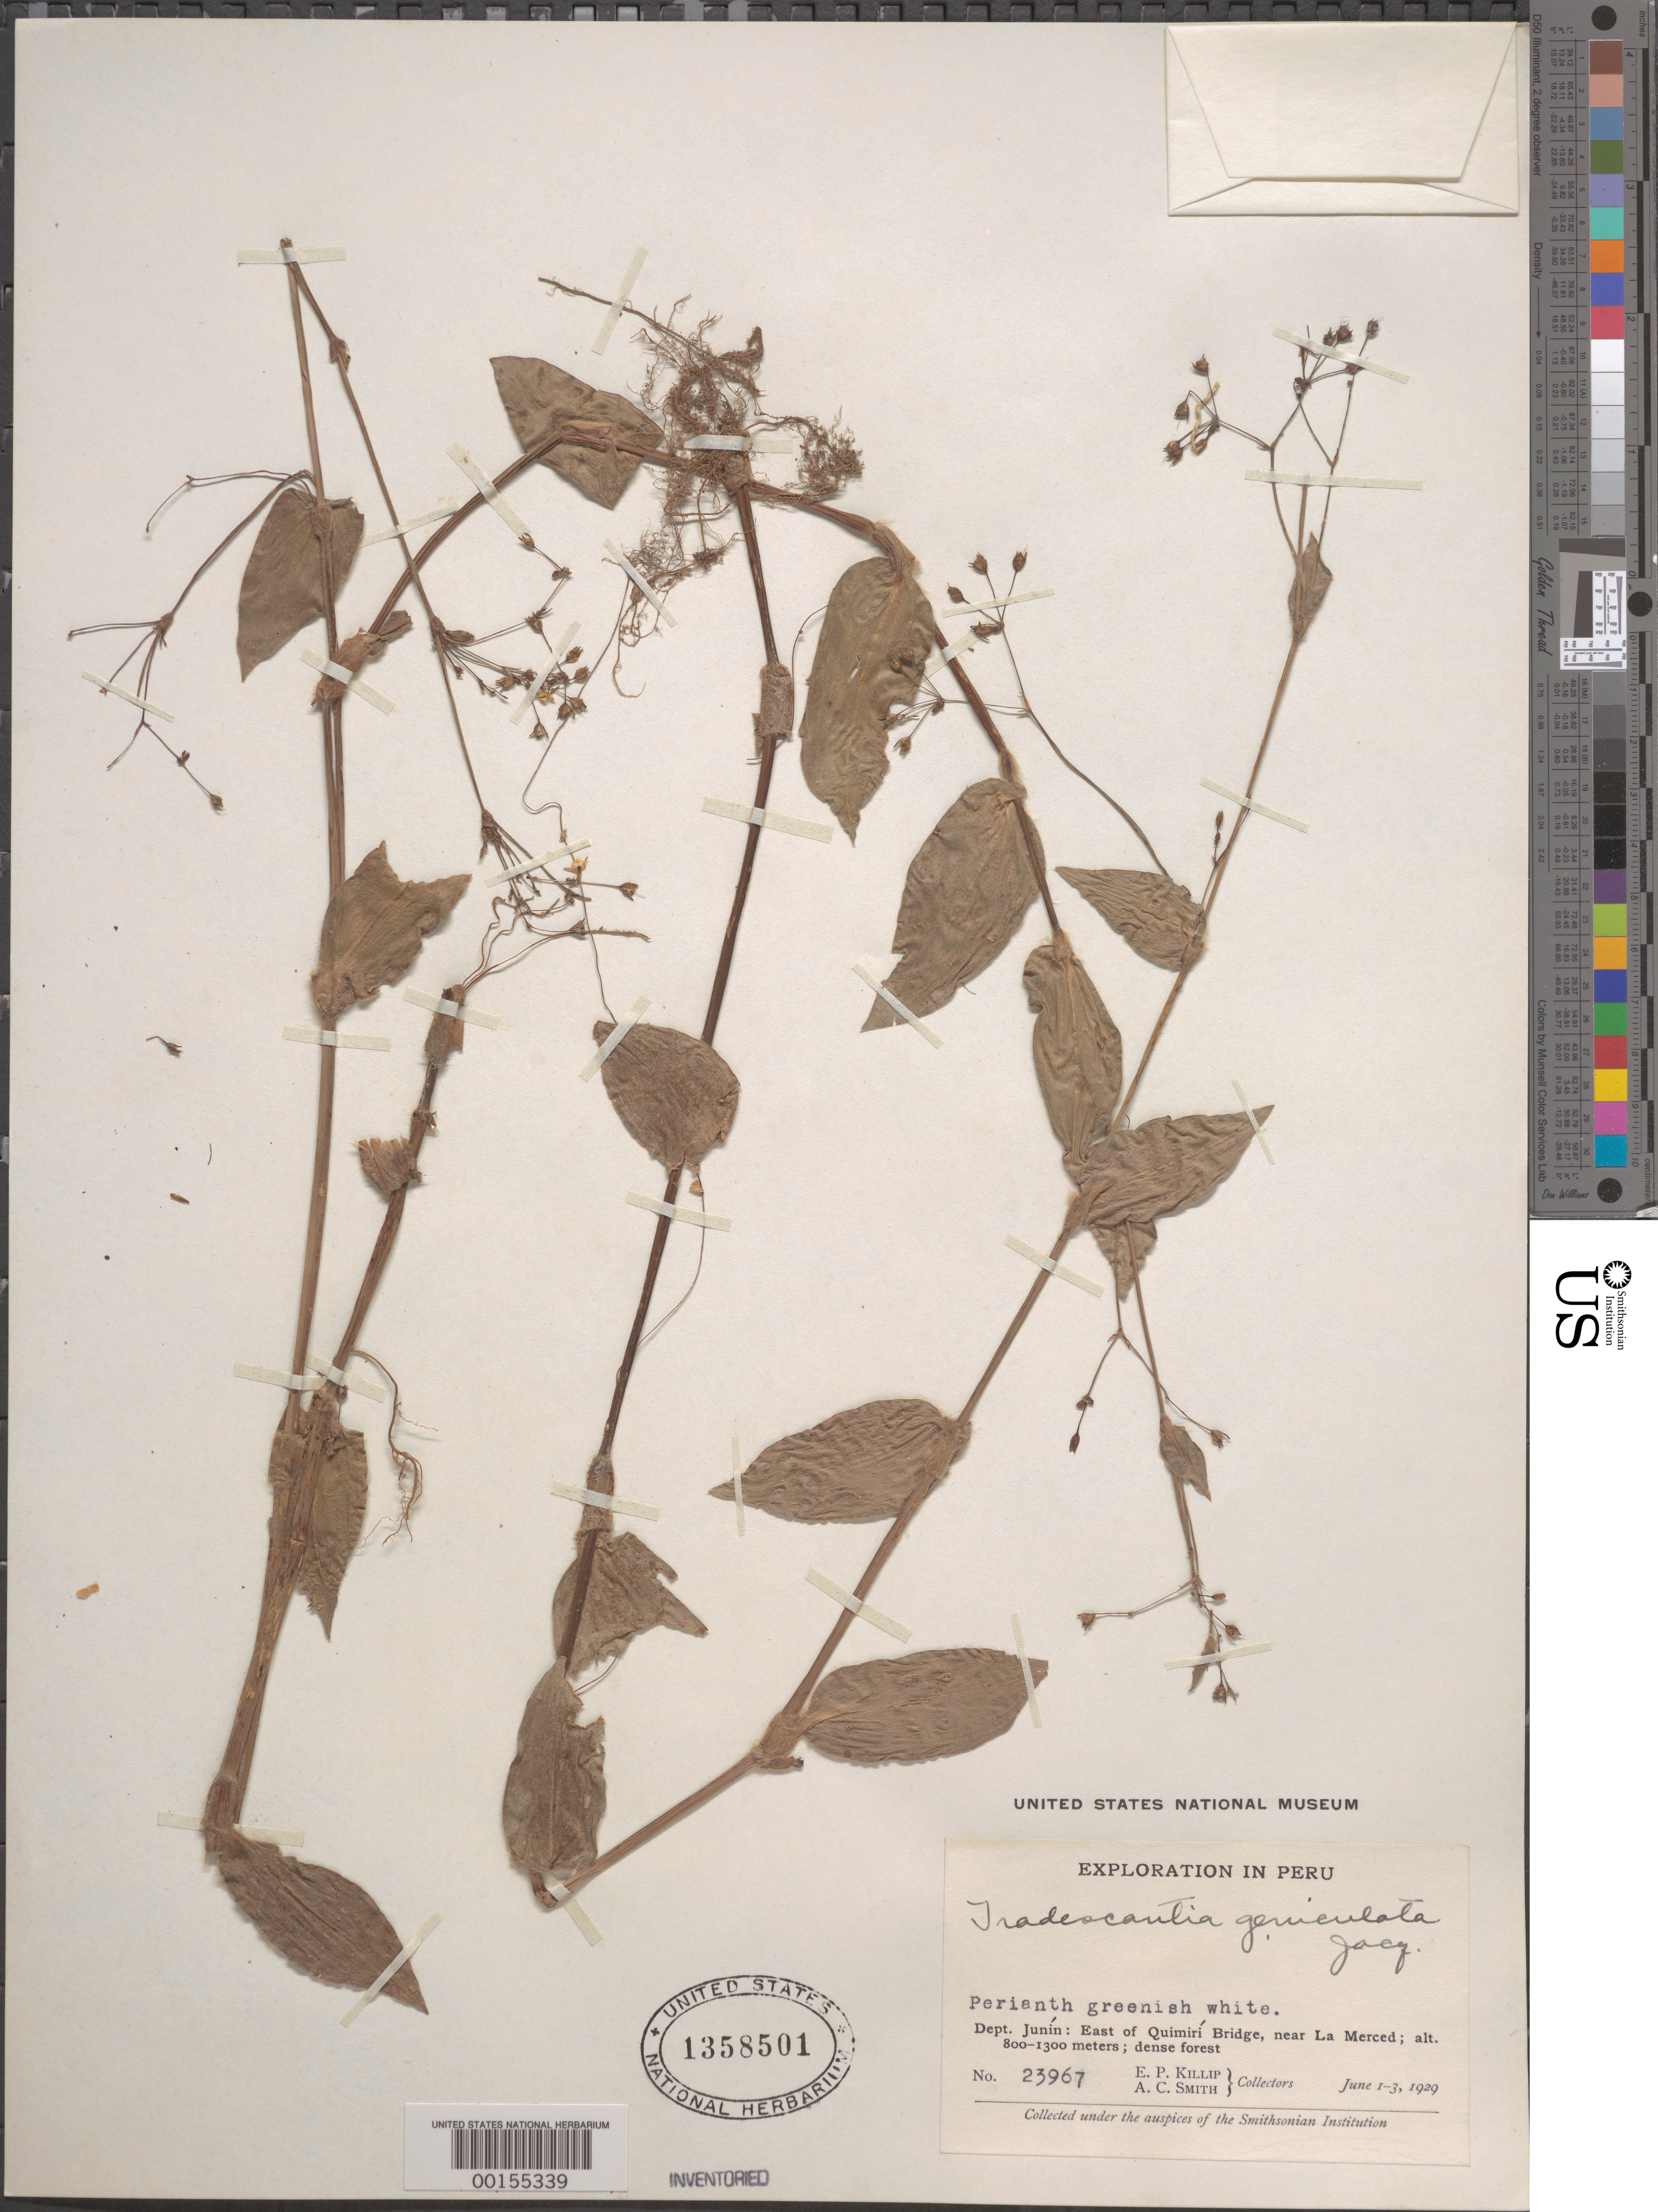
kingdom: Plantae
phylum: Tracheophyta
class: Liliopsida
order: Commelinales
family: Commelinaceae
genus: Gibasis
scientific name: Gibasis geniculata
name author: (Jacq.) Rohweder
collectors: E. P. Killip & A. C. Smith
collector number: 23967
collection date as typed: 01 Jun 1929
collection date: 1929-06-01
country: Peru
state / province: Junín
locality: E of quimiri bridge, near la merced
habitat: Dense forest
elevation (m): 800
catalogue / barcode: US 1358501